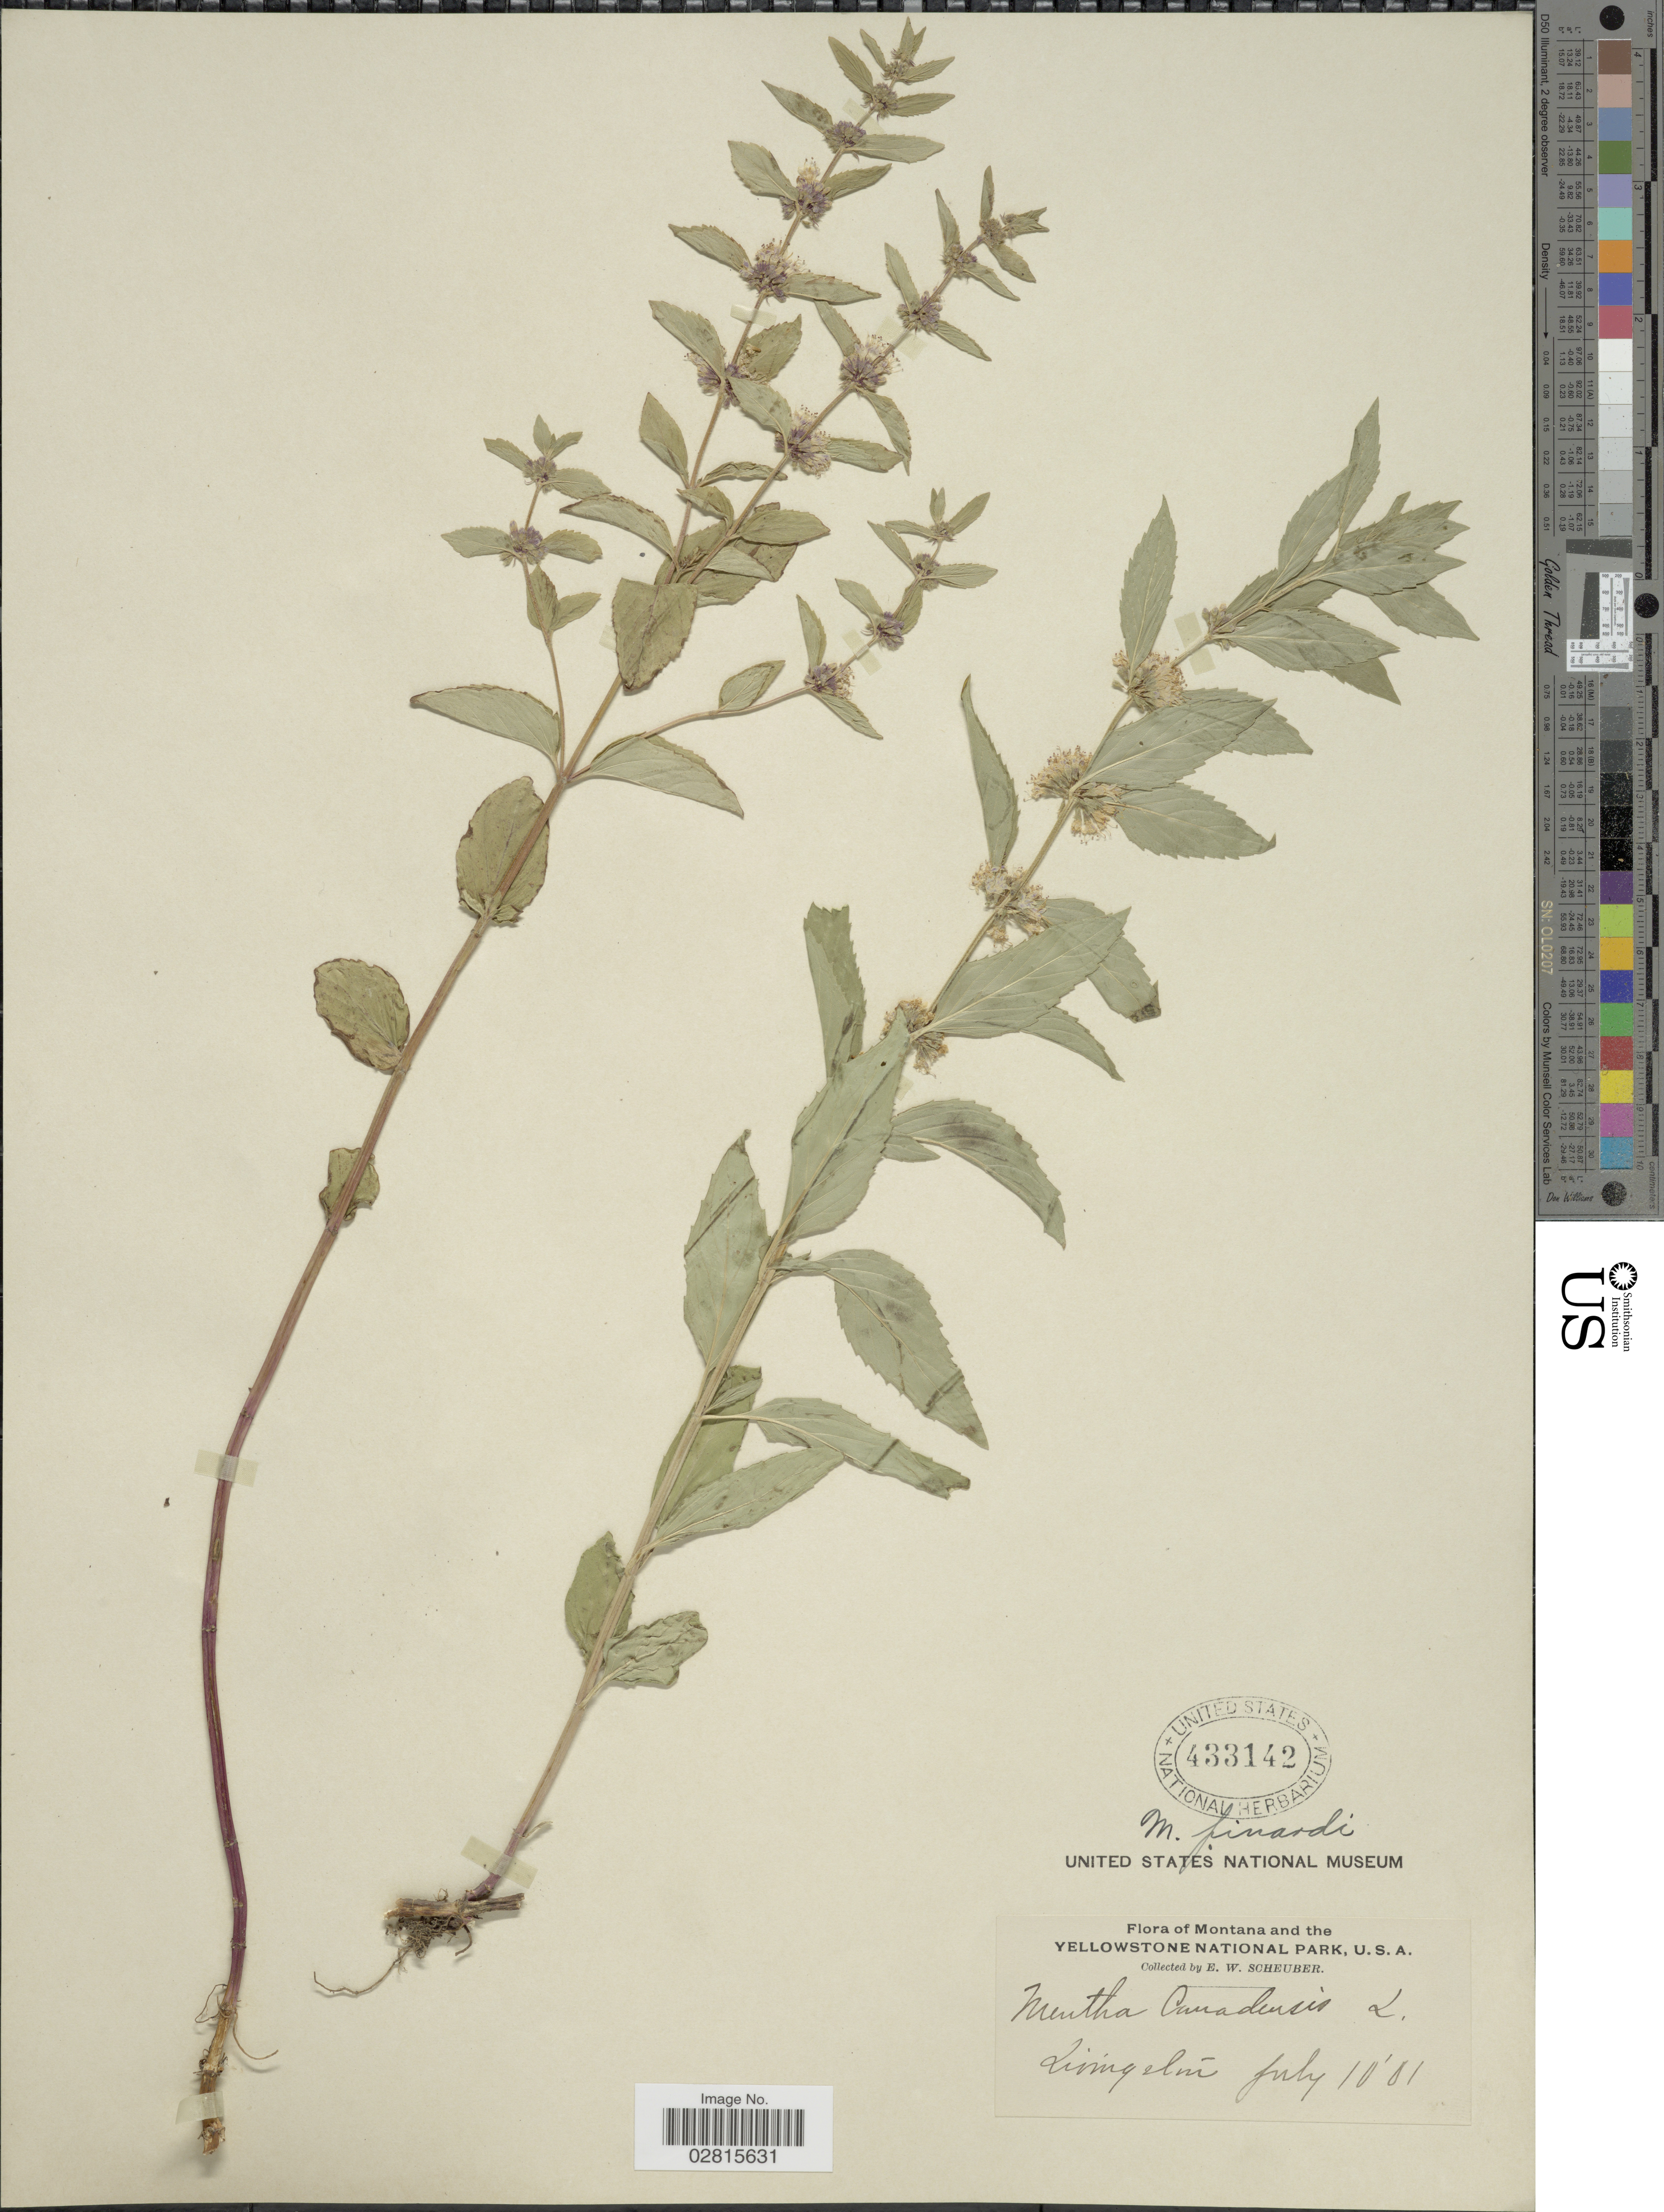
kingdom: Plantae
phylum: Tracheophyta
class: Magnoliopsida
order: Lamiales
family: Lamiaceae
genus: Mentha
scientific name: Mentha penardii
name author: (Briq.) Rydb.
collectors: E. Scheuber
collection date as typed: Transcribed d/m/y: 10/7/81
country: United States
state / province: Montana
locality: Yellowstone National Park, U.S.A., Qinigeluí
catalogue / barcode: US 433142